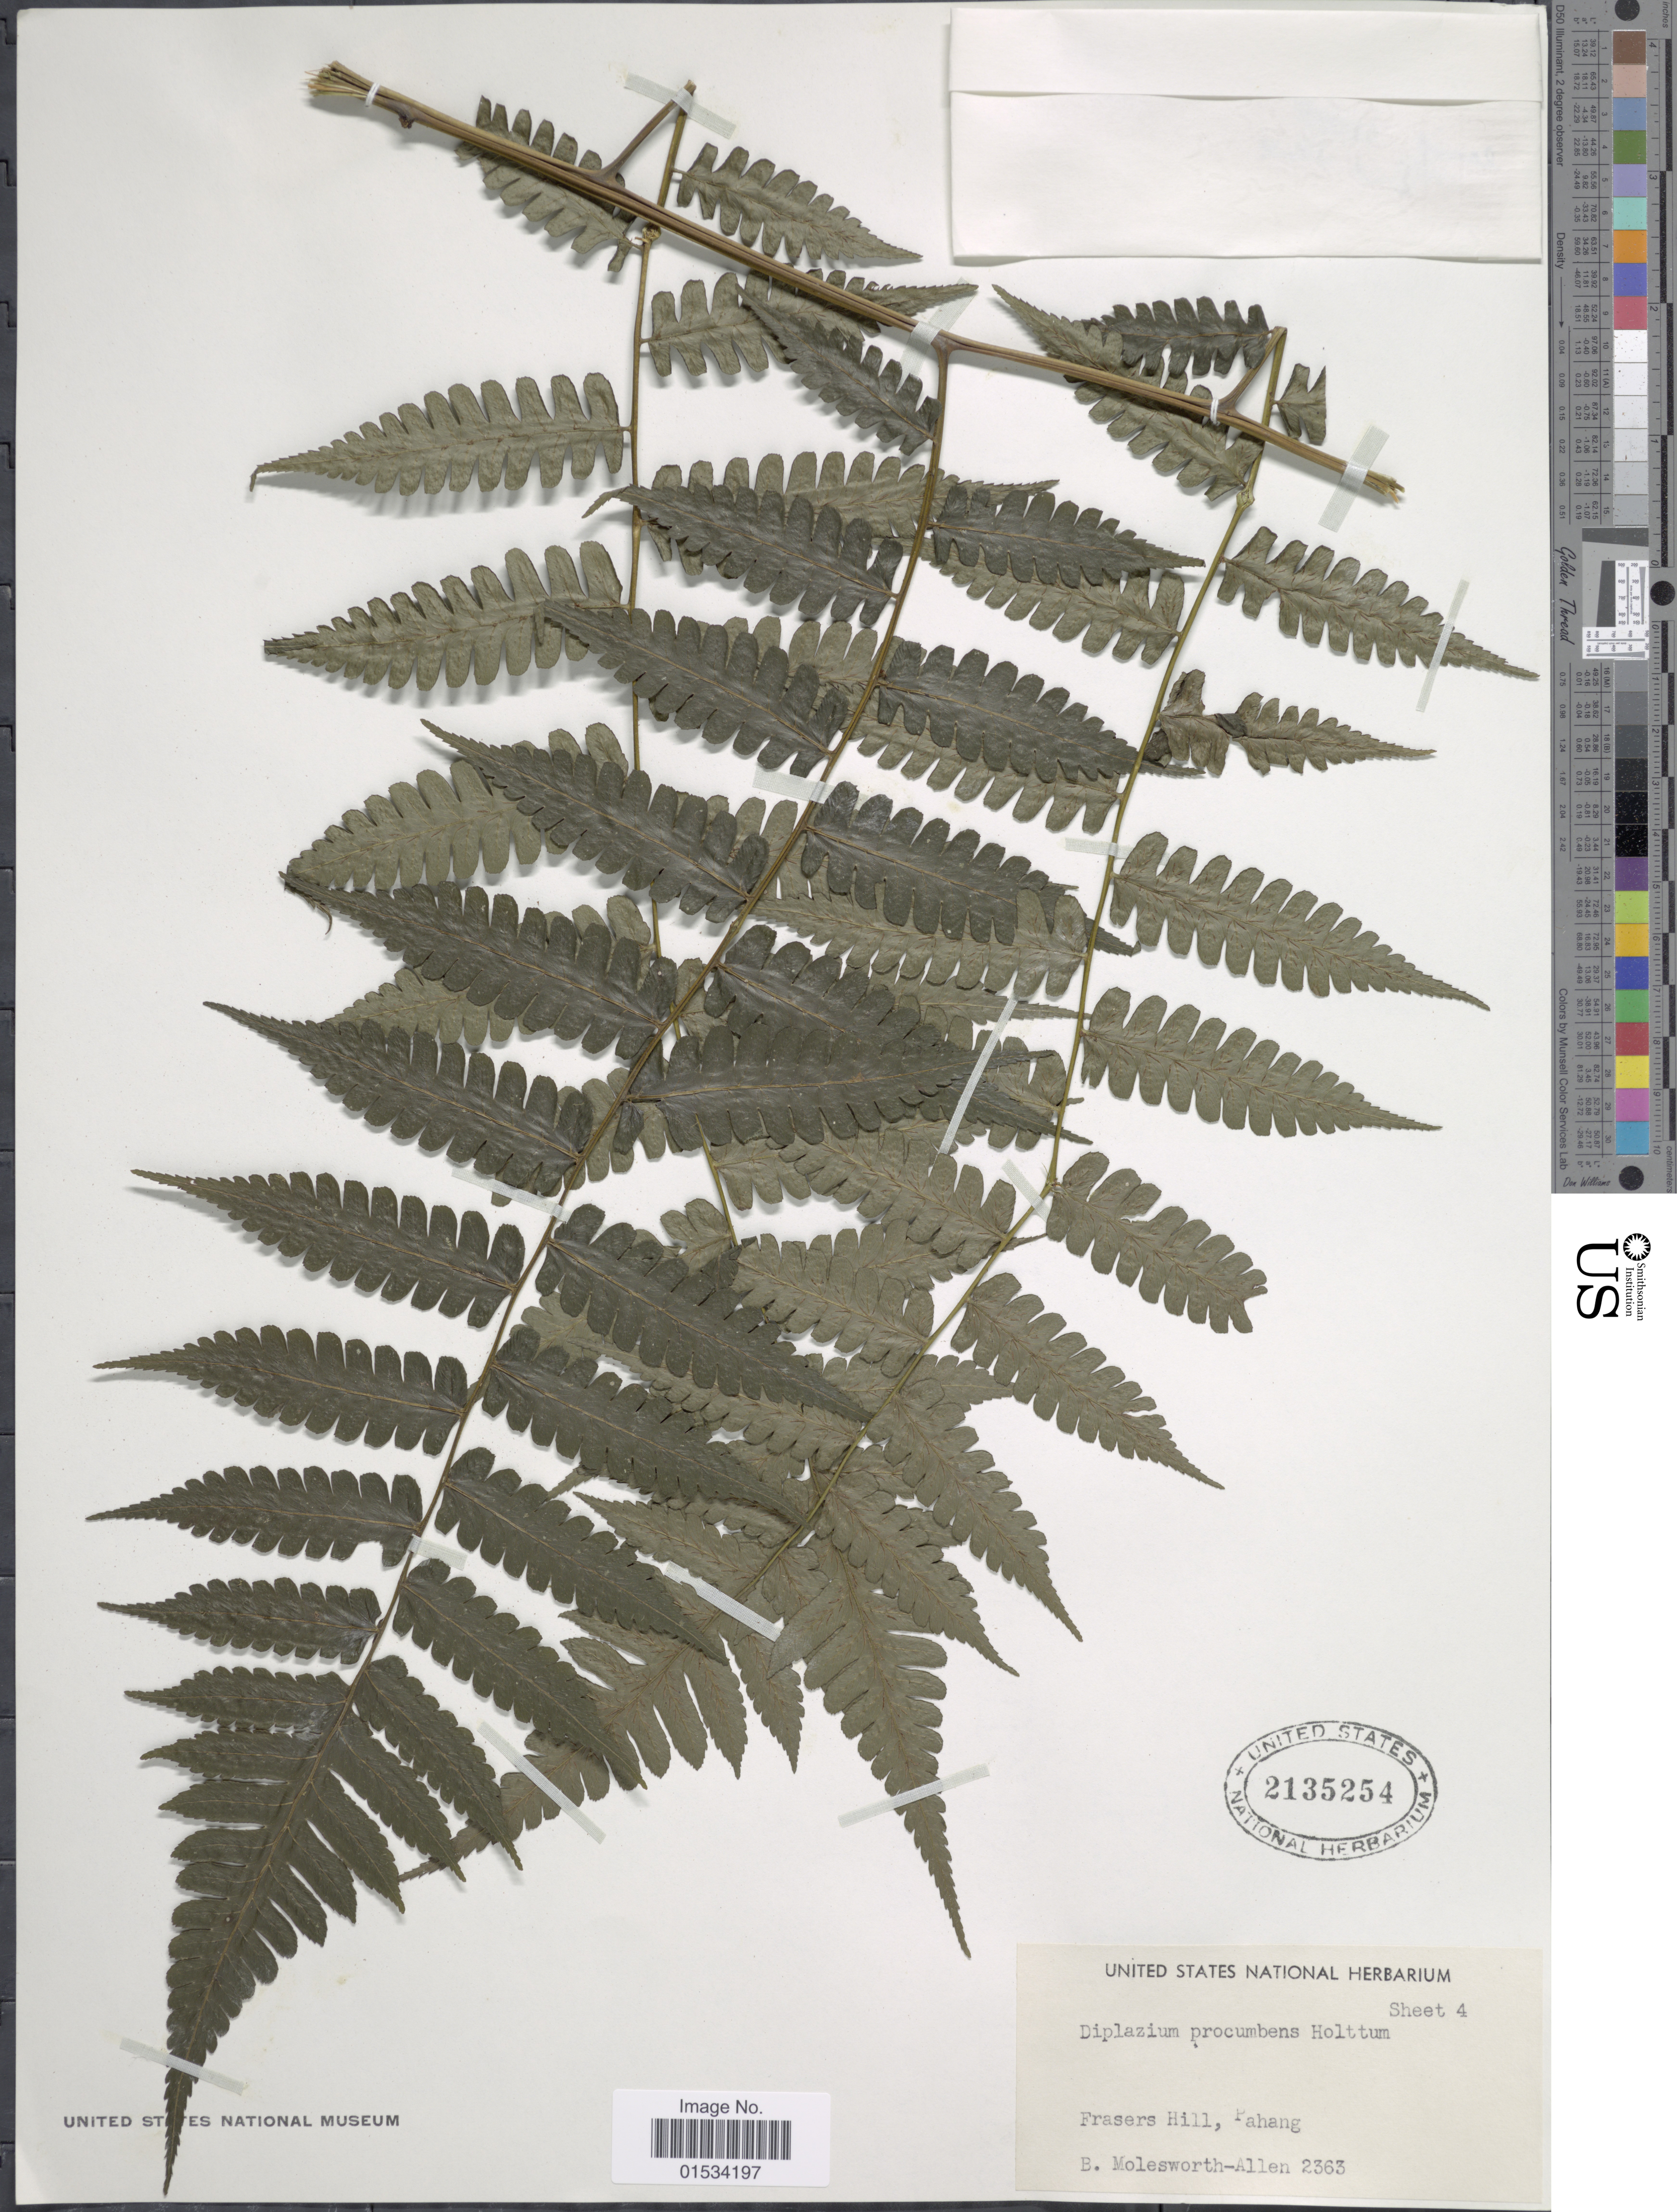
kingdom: Plantae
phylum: Tracheophyta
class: Polypodiopsida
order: Polypodiales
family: Athyriaceae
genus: Diplazium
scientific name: Diplazium procumbens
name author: Holttum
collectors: B. E. G. Molesworth-Allen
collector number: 2363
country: Malaysia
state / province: Pahang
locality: Frasers Hill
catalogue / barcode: US 2135254